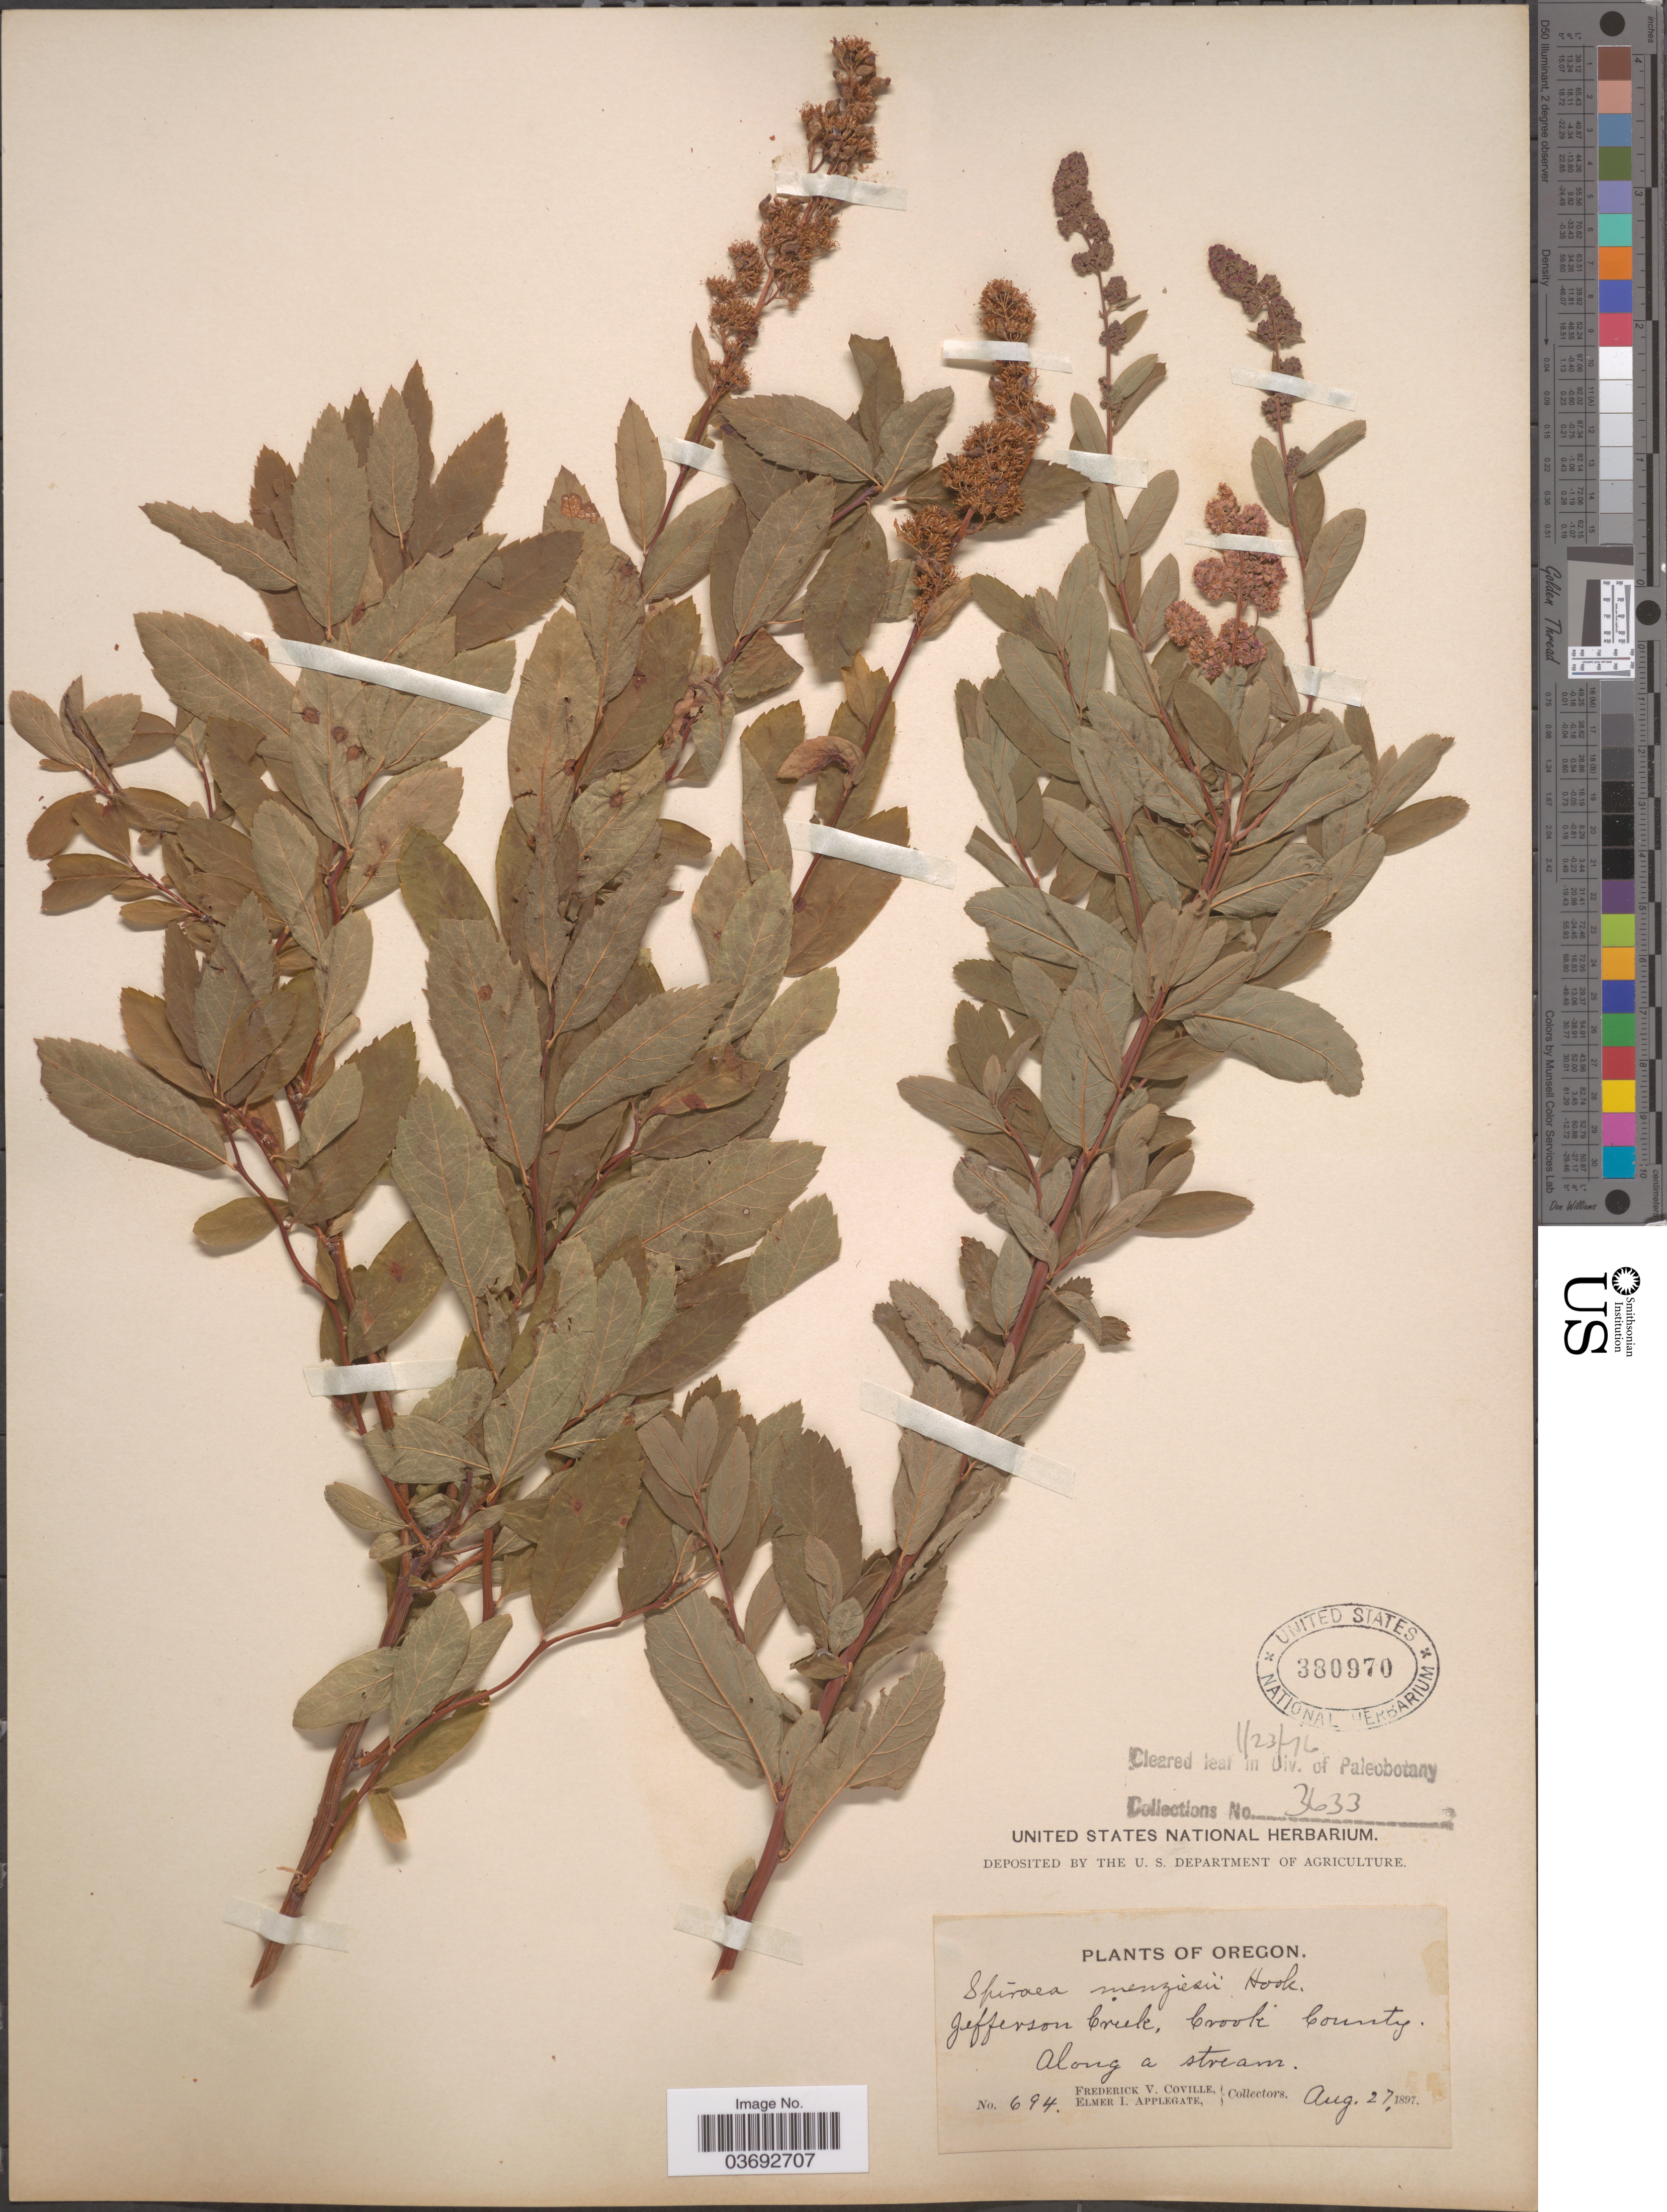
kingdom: Plantae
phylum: Tracheophyta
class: Magnoliopsida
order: Rosales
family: Rosaceae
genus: Spiraea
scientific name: Spiraea menziesii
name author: Hook.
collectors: F. V. Coville & E. I. Applegate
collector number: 694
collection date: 1897-08-27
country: United States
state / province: Oregon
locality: Jefferson Creek, Crook County.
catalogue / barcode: US 380970